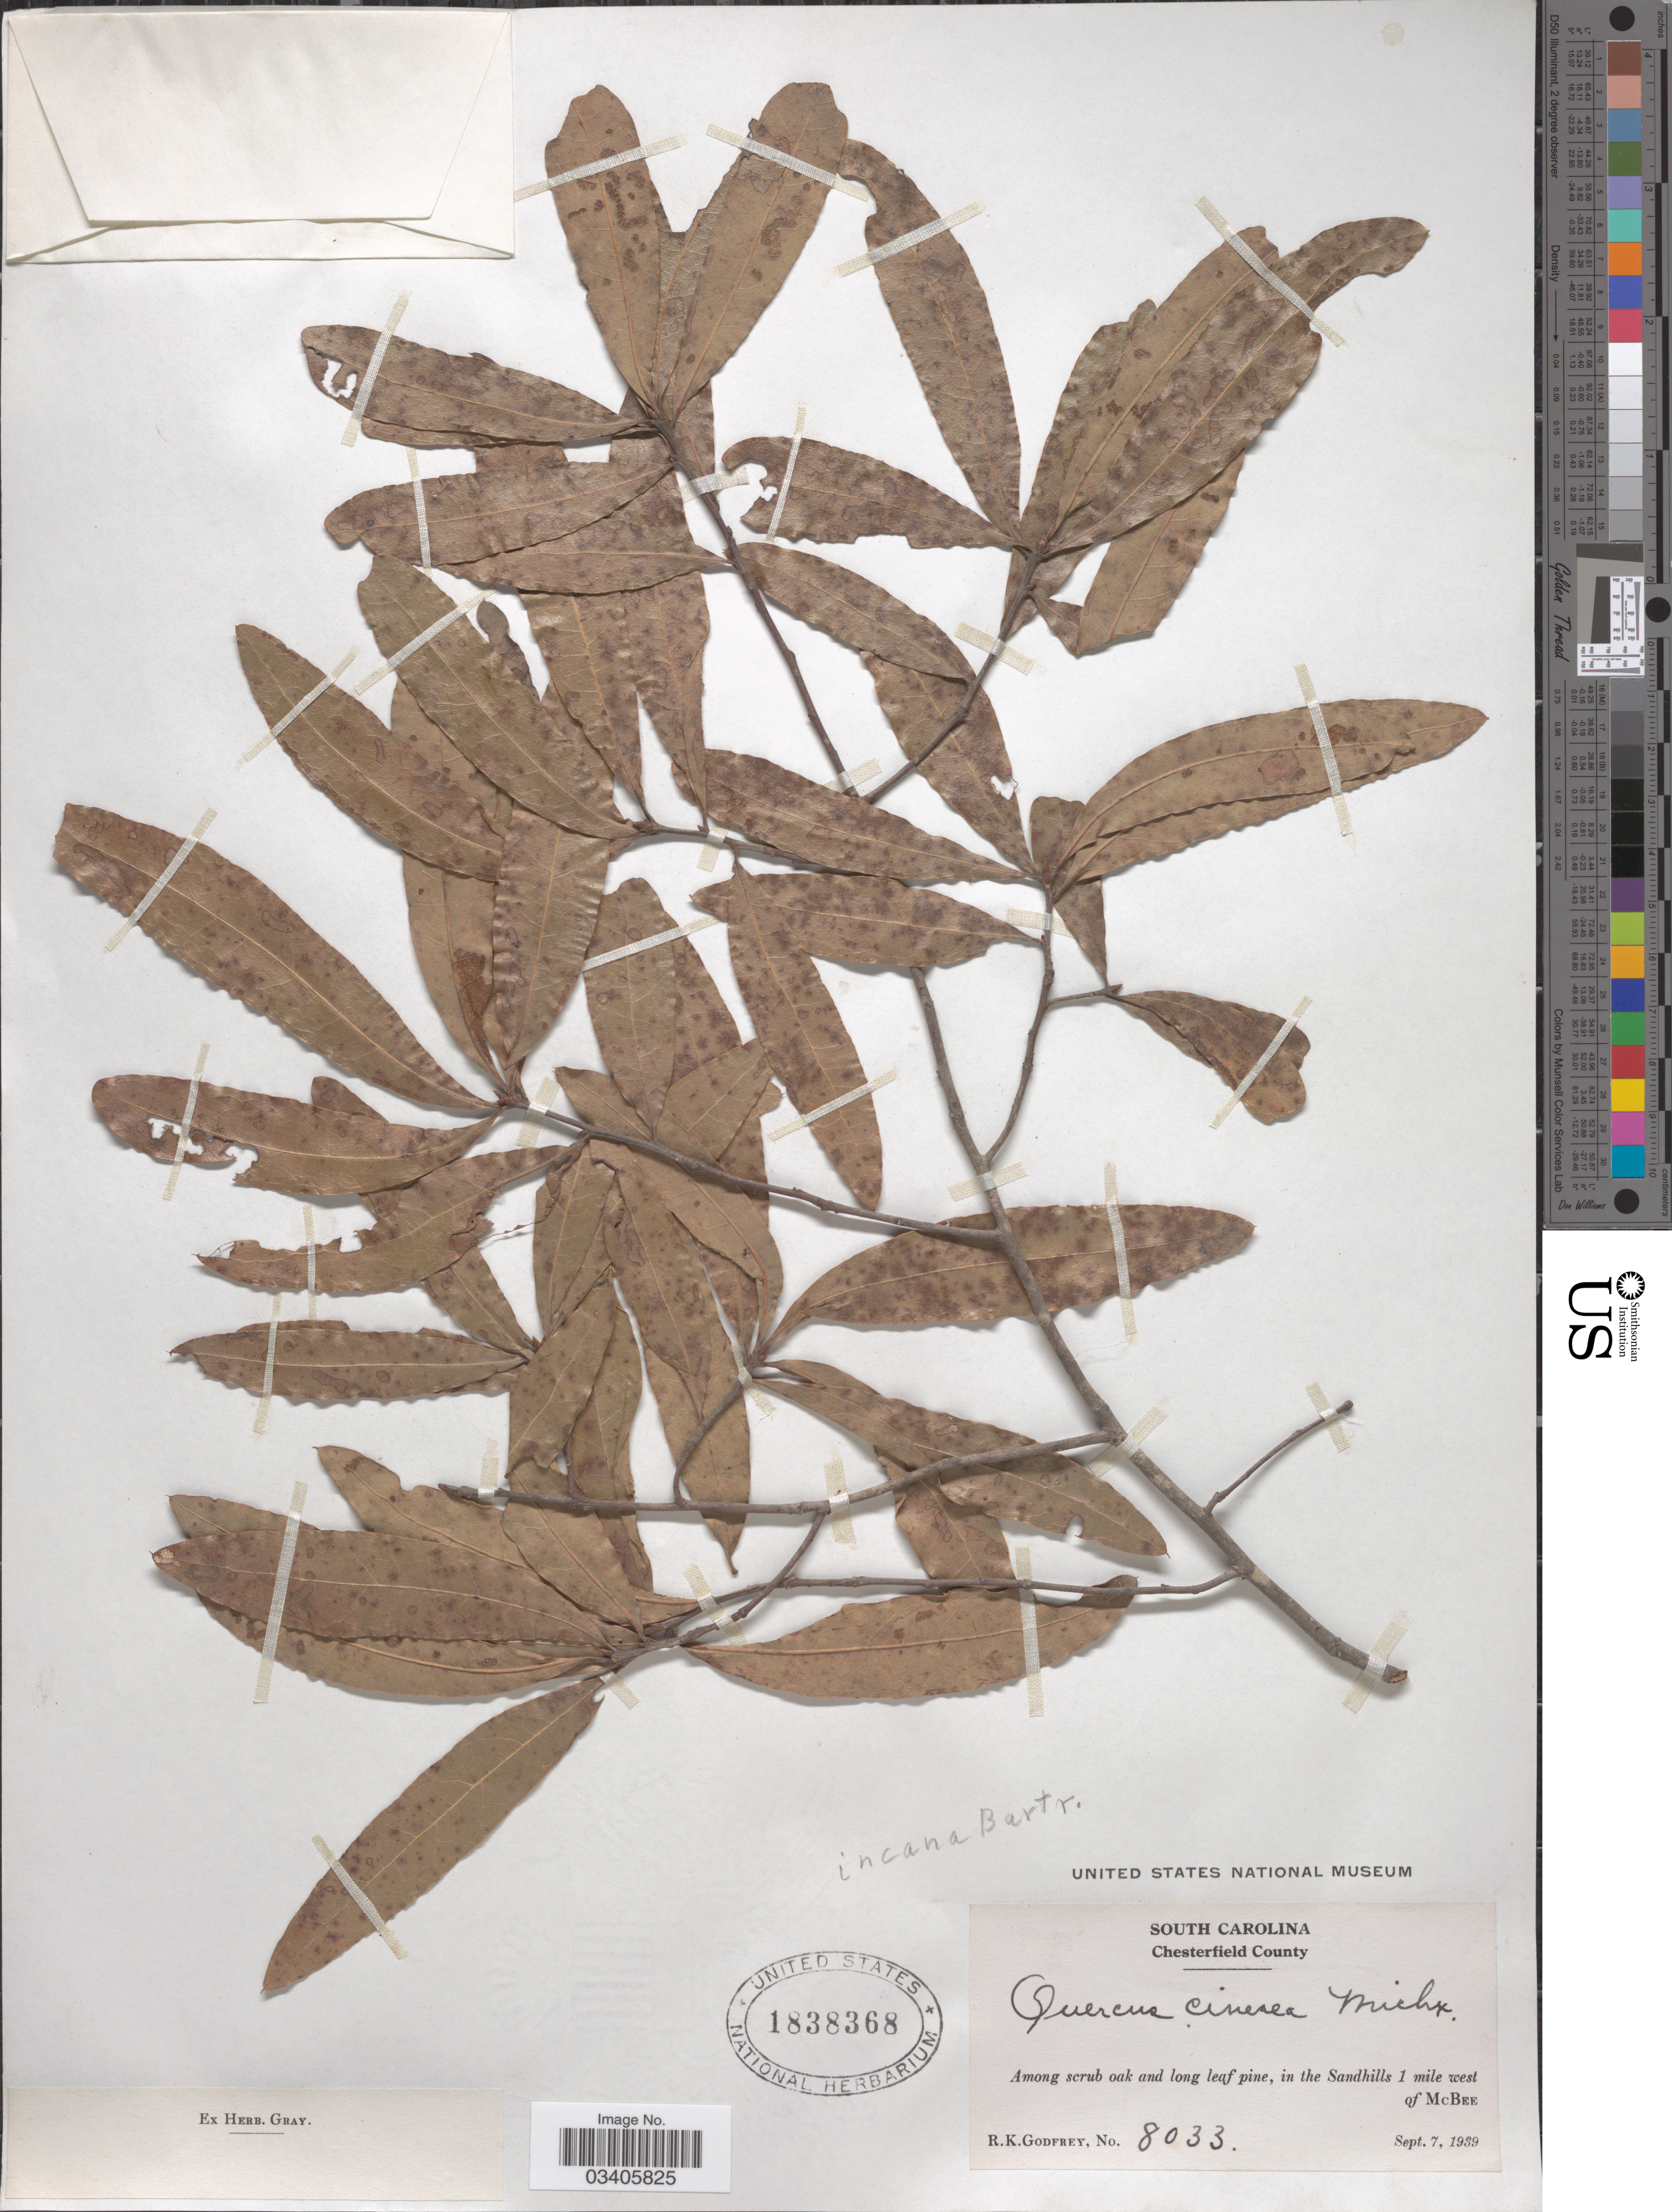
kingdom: Plantae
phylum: Tracheophyta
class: Magnoliopsida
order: Fagales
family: Fagaceae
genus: Quercus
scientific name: Quercus incana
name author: W. Bartram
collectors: R. K. Godfrey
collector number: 8033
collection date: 1939-09-07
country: United States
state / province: South Carolina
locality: Chesterfield County. Among scrub oak and long leaf pine, in the Sandhills 1 mile west of McBee.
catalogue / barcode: US 1838368